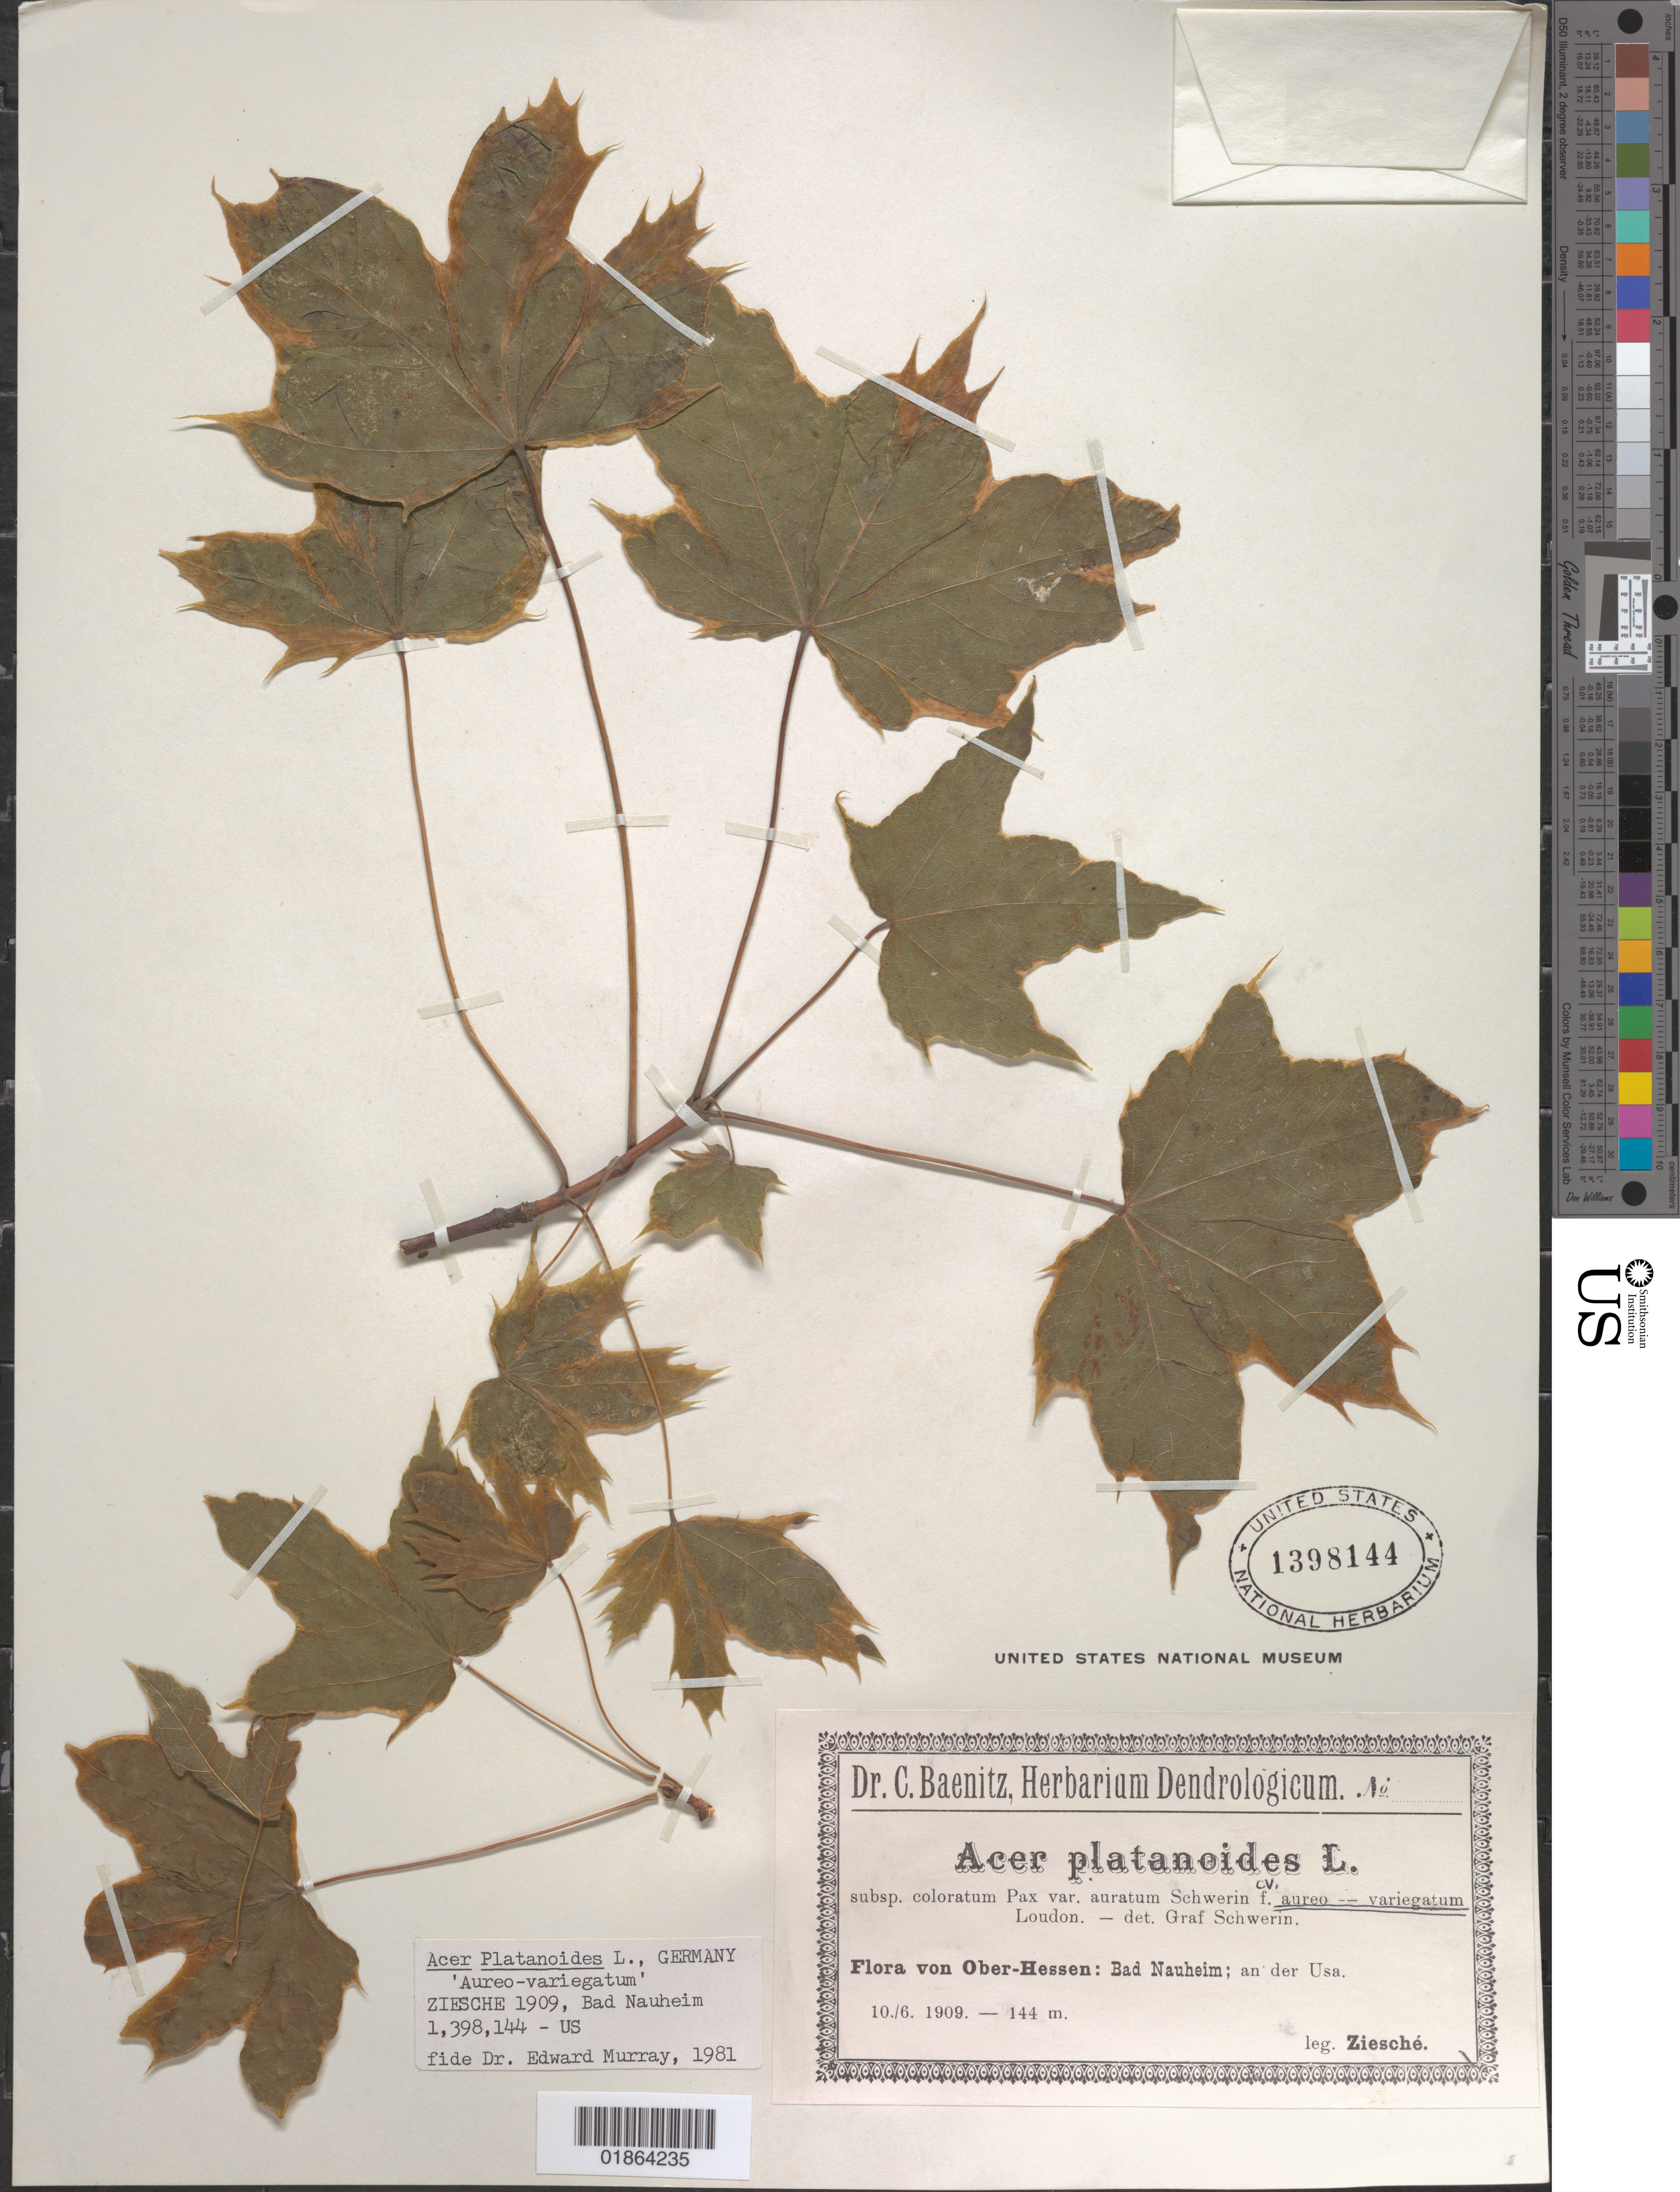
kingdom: Plantae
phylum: Tracheophyta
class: Magnoliopsida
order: Sapindales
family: Sapindaceae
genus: Acer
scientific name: Acer platanoides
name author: L.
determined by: Murray, Edward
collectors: H. Ziesché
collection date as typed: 10./6. 1909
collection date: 1909-06-10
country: Germany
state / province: Hesse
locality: Ober Hessen: Bad Nauheim; an der Usa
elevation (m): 144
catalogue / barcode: US 1398144